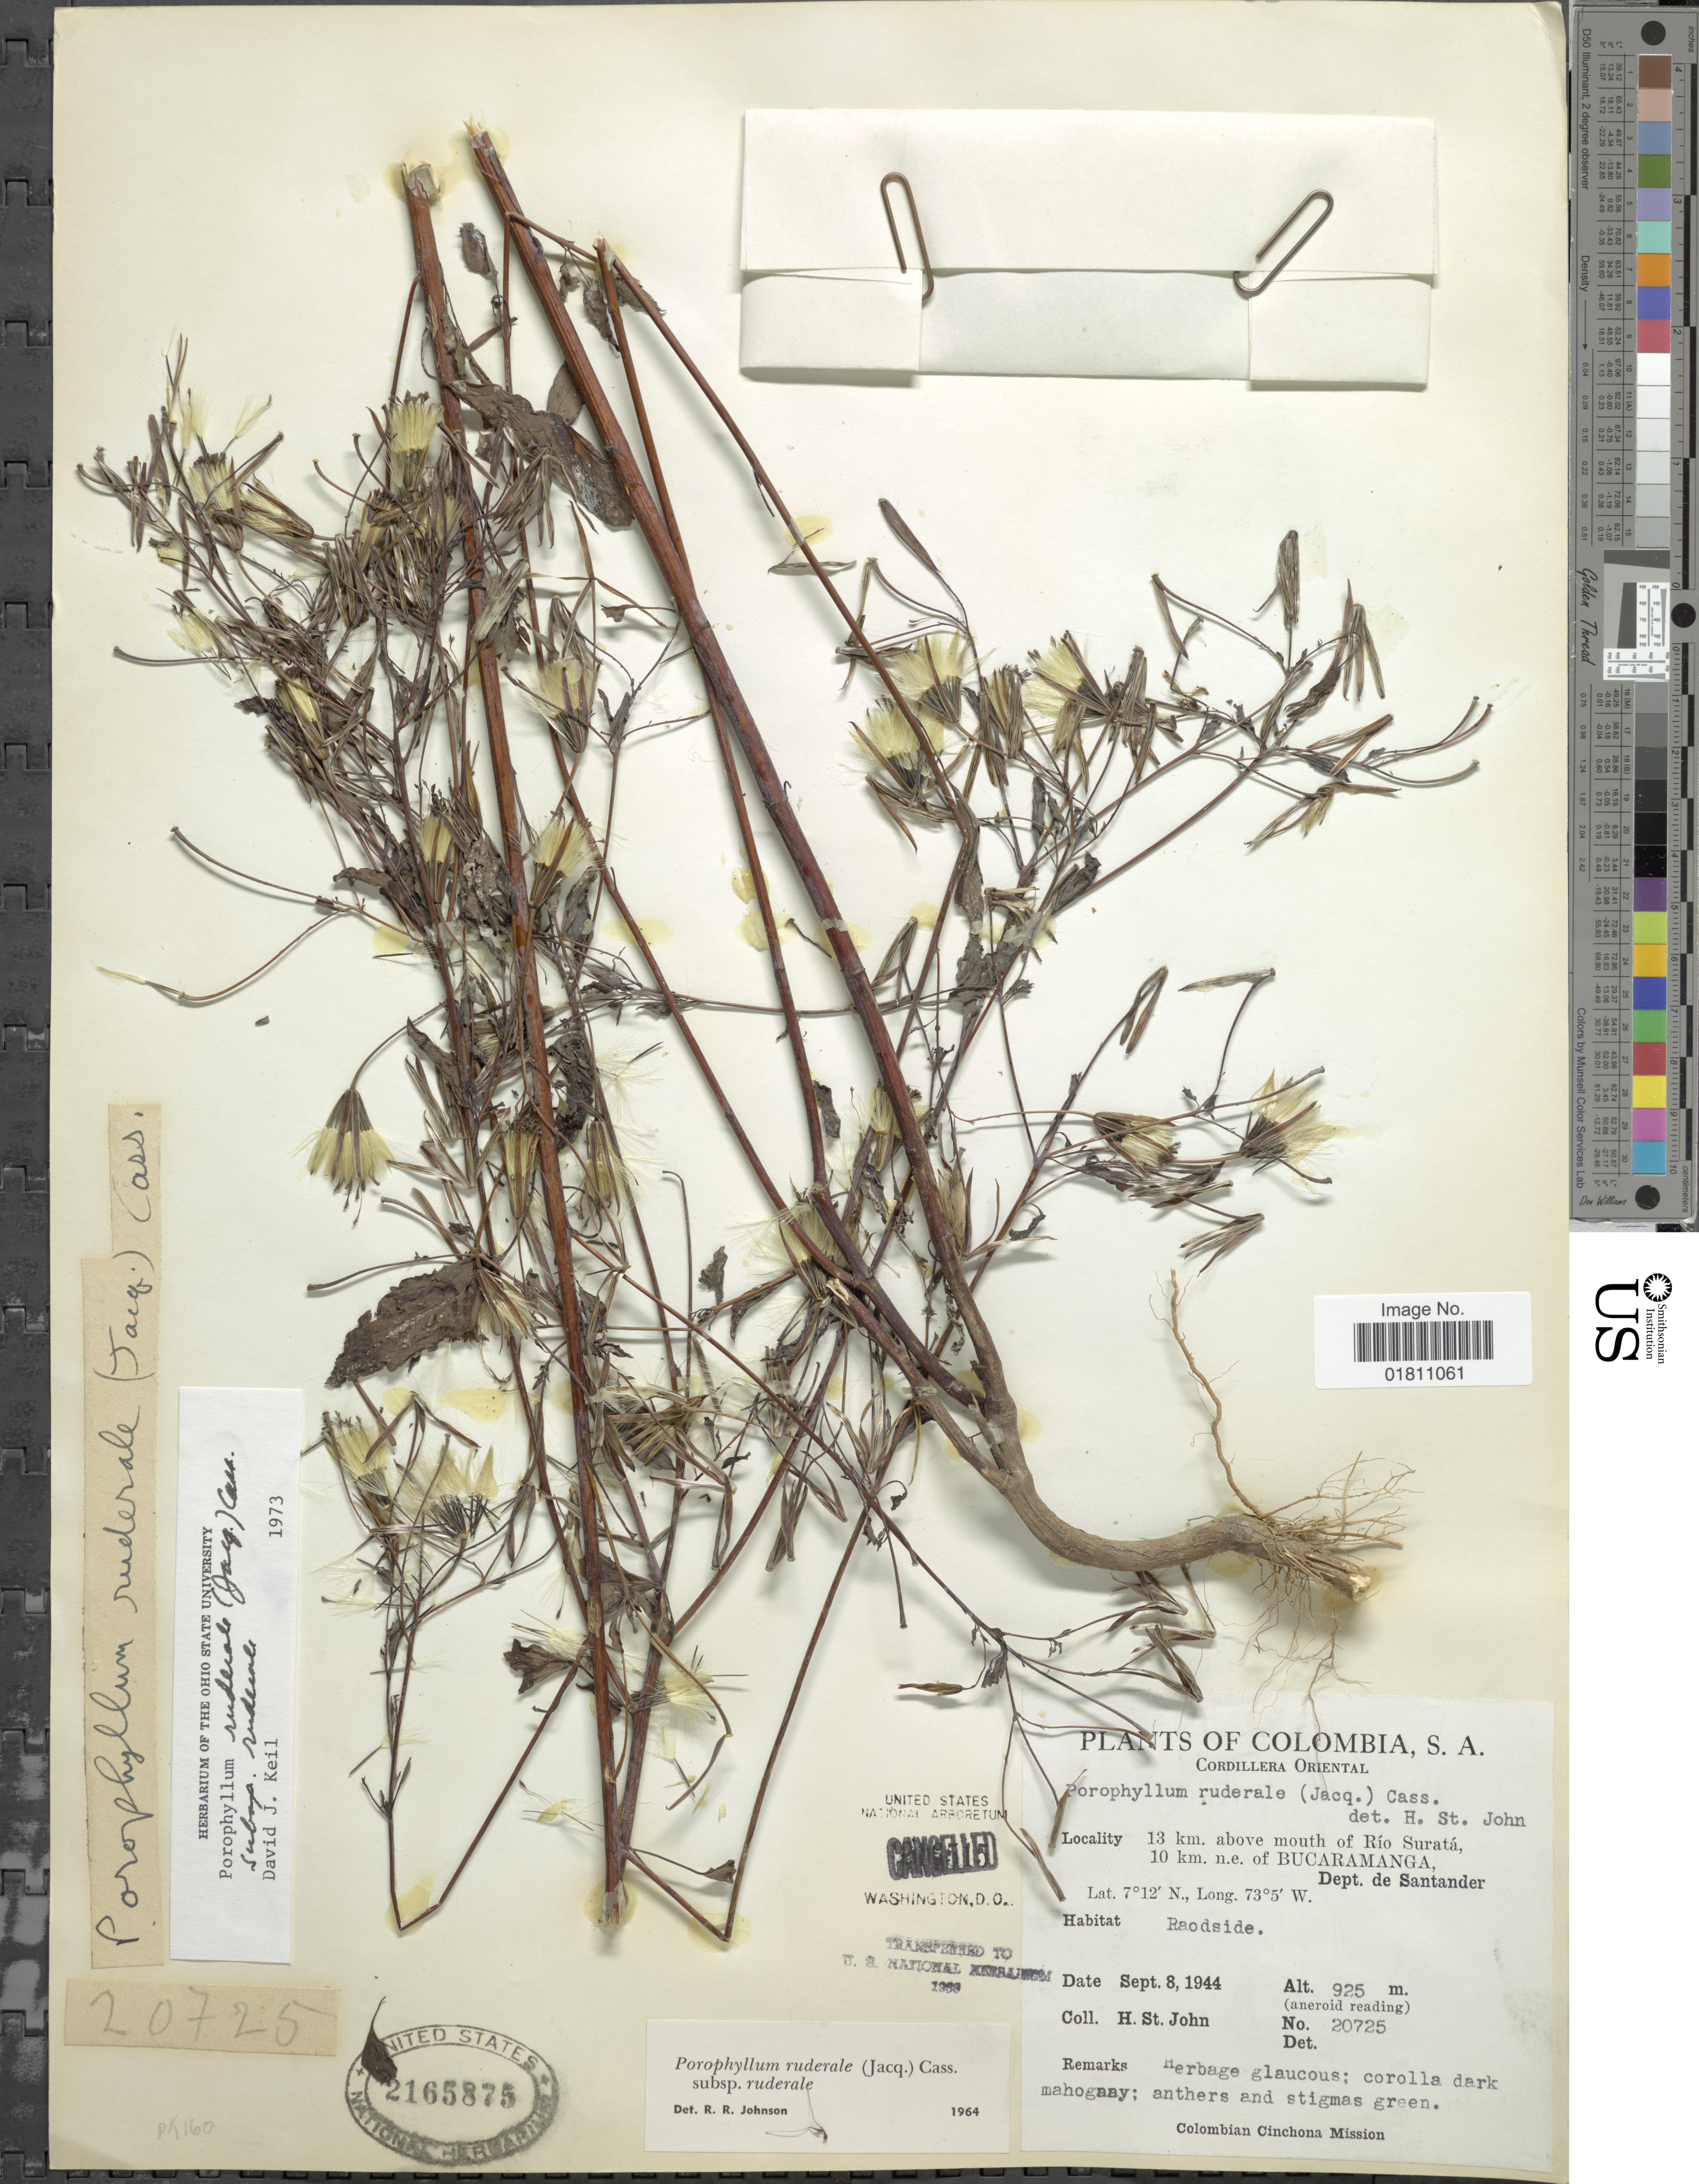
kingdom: Plantae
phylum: Tracheophyta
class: Magnoliopsida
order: Asterales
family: Asteraceae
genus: Porophyllum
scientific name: Porophyllum ruderale subsp. ruderale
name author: (Jacq.) Cass.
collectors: H. St. John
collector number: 20725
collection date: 1944-09-08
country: Colombia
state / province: Santander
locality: Cordillera Oriental, 13 km above mouth of Río Suratá, 10 km n.e. of Bucaramanga, Dept de Santander, Roadisde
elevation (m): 925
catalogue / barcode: US 2165875